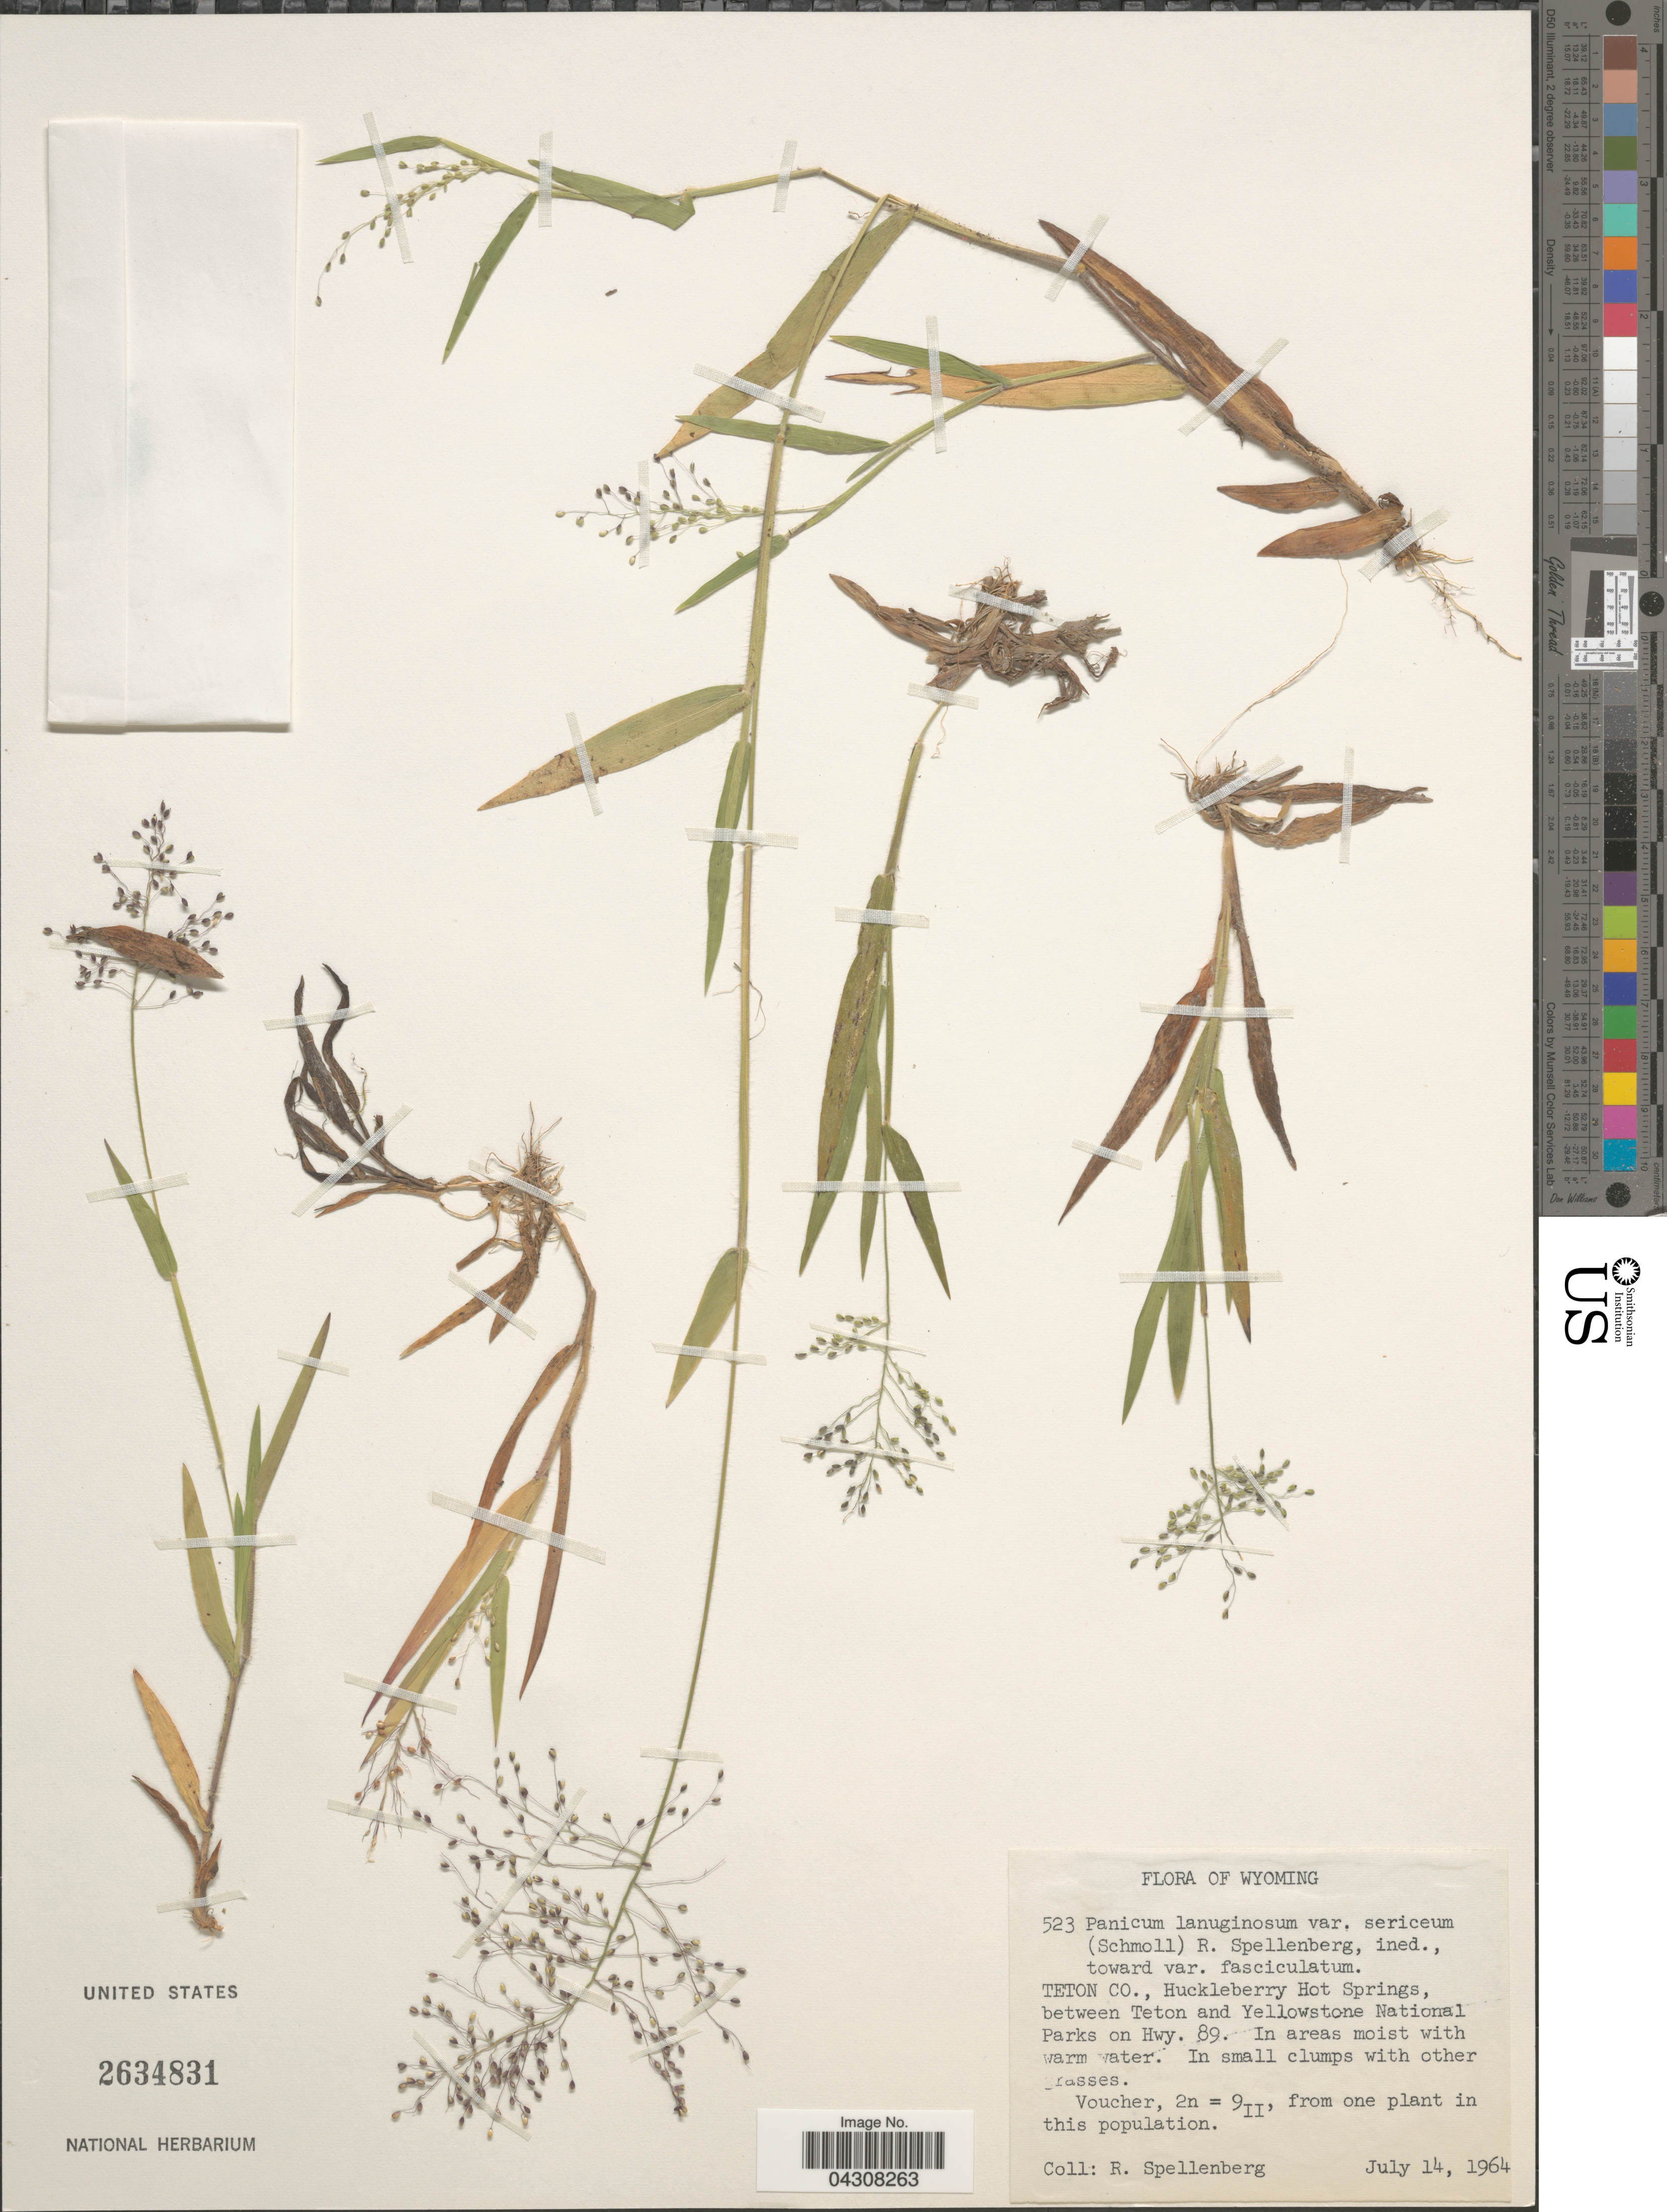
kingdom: Plantae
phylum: Tracheophyta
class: Liliopsida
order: Poales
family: Poaceae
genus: Dichanthelium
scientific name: Dichanthelium acuminatum var. acuminatum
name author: (Sw.) Gould & C.A. Clark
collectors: R. Spellenberg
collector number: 523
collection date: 1964-07-14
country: United States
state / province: Wyoming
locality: Teton Co., Huckleberry Hot Springs, between Teton and Yellowstone National Parks on Hwy. 89. In areas moist with warm water.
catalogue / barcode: US 2634831